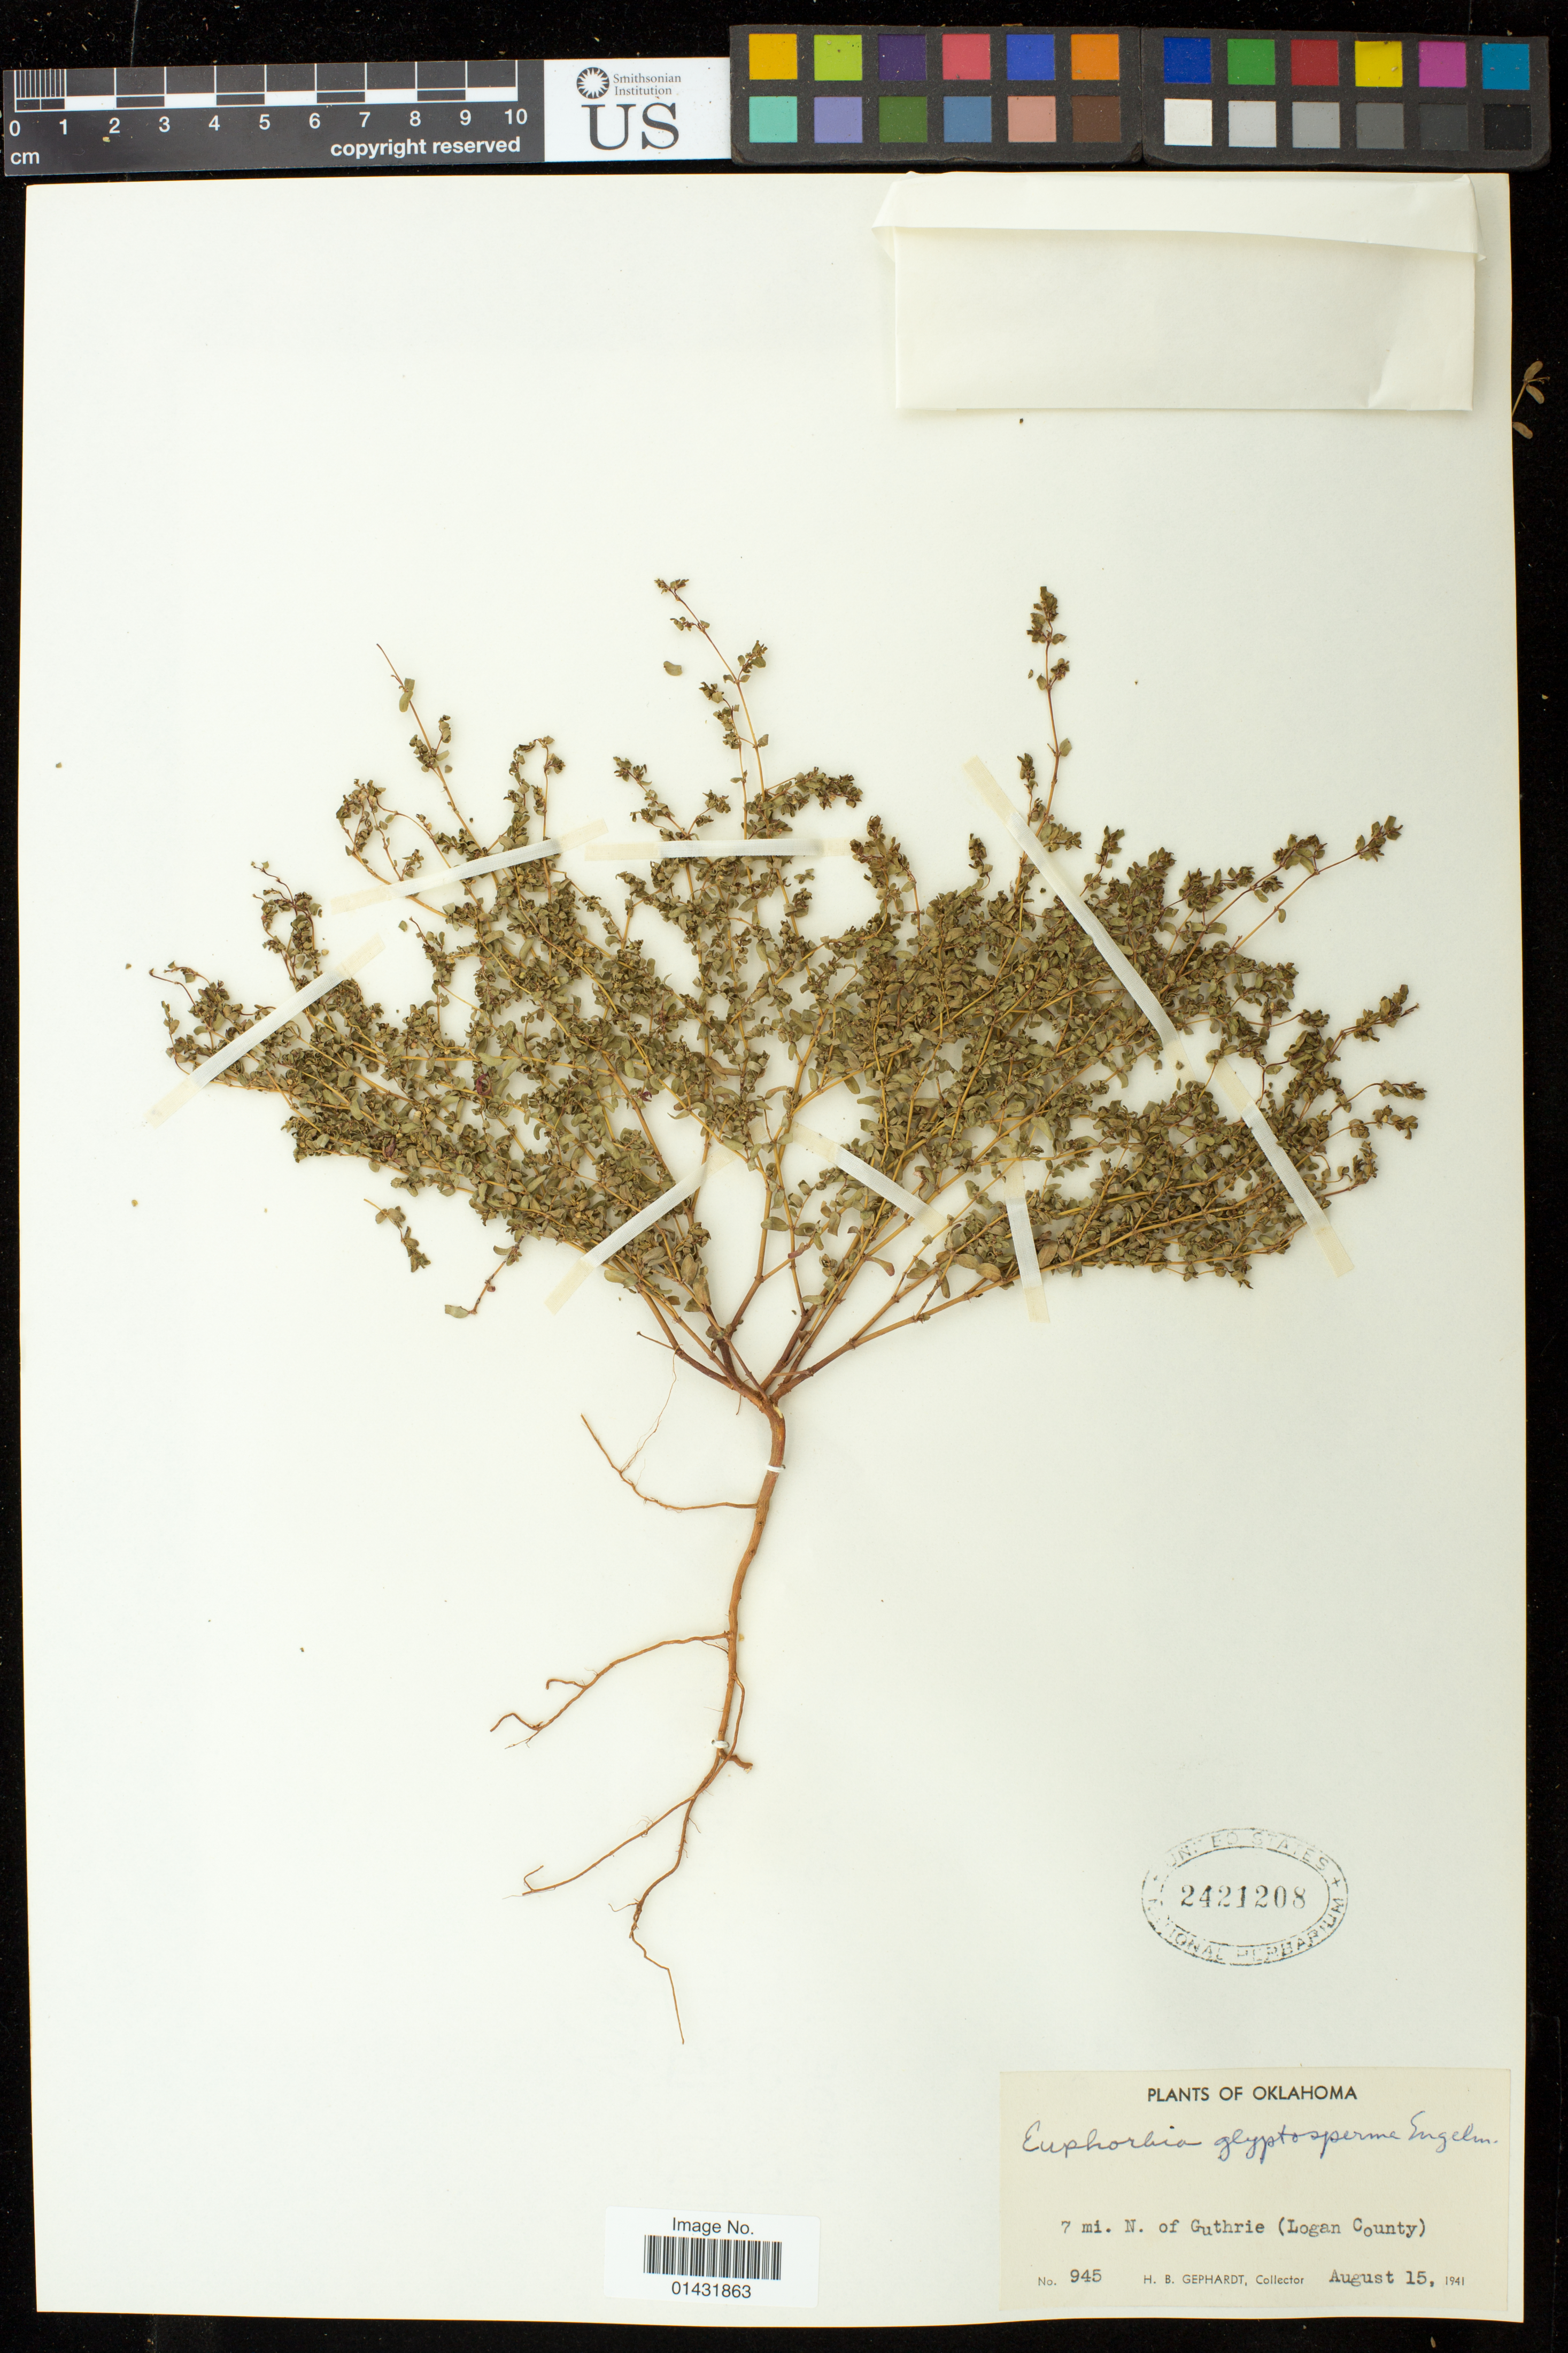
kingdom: Plantae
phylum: Tracheophyta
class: Magnoliopsida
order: Malpighiales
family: Euphorbiaceae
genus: Euphorbia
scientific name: Euphorbia glyptosperma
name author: Engelm.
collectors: H. Gephardt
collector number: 945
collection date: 1941-08-15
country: United States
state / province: Oklahoma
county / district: Logan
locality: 7 mi. N. of Guthrie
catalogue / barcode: US 2421208